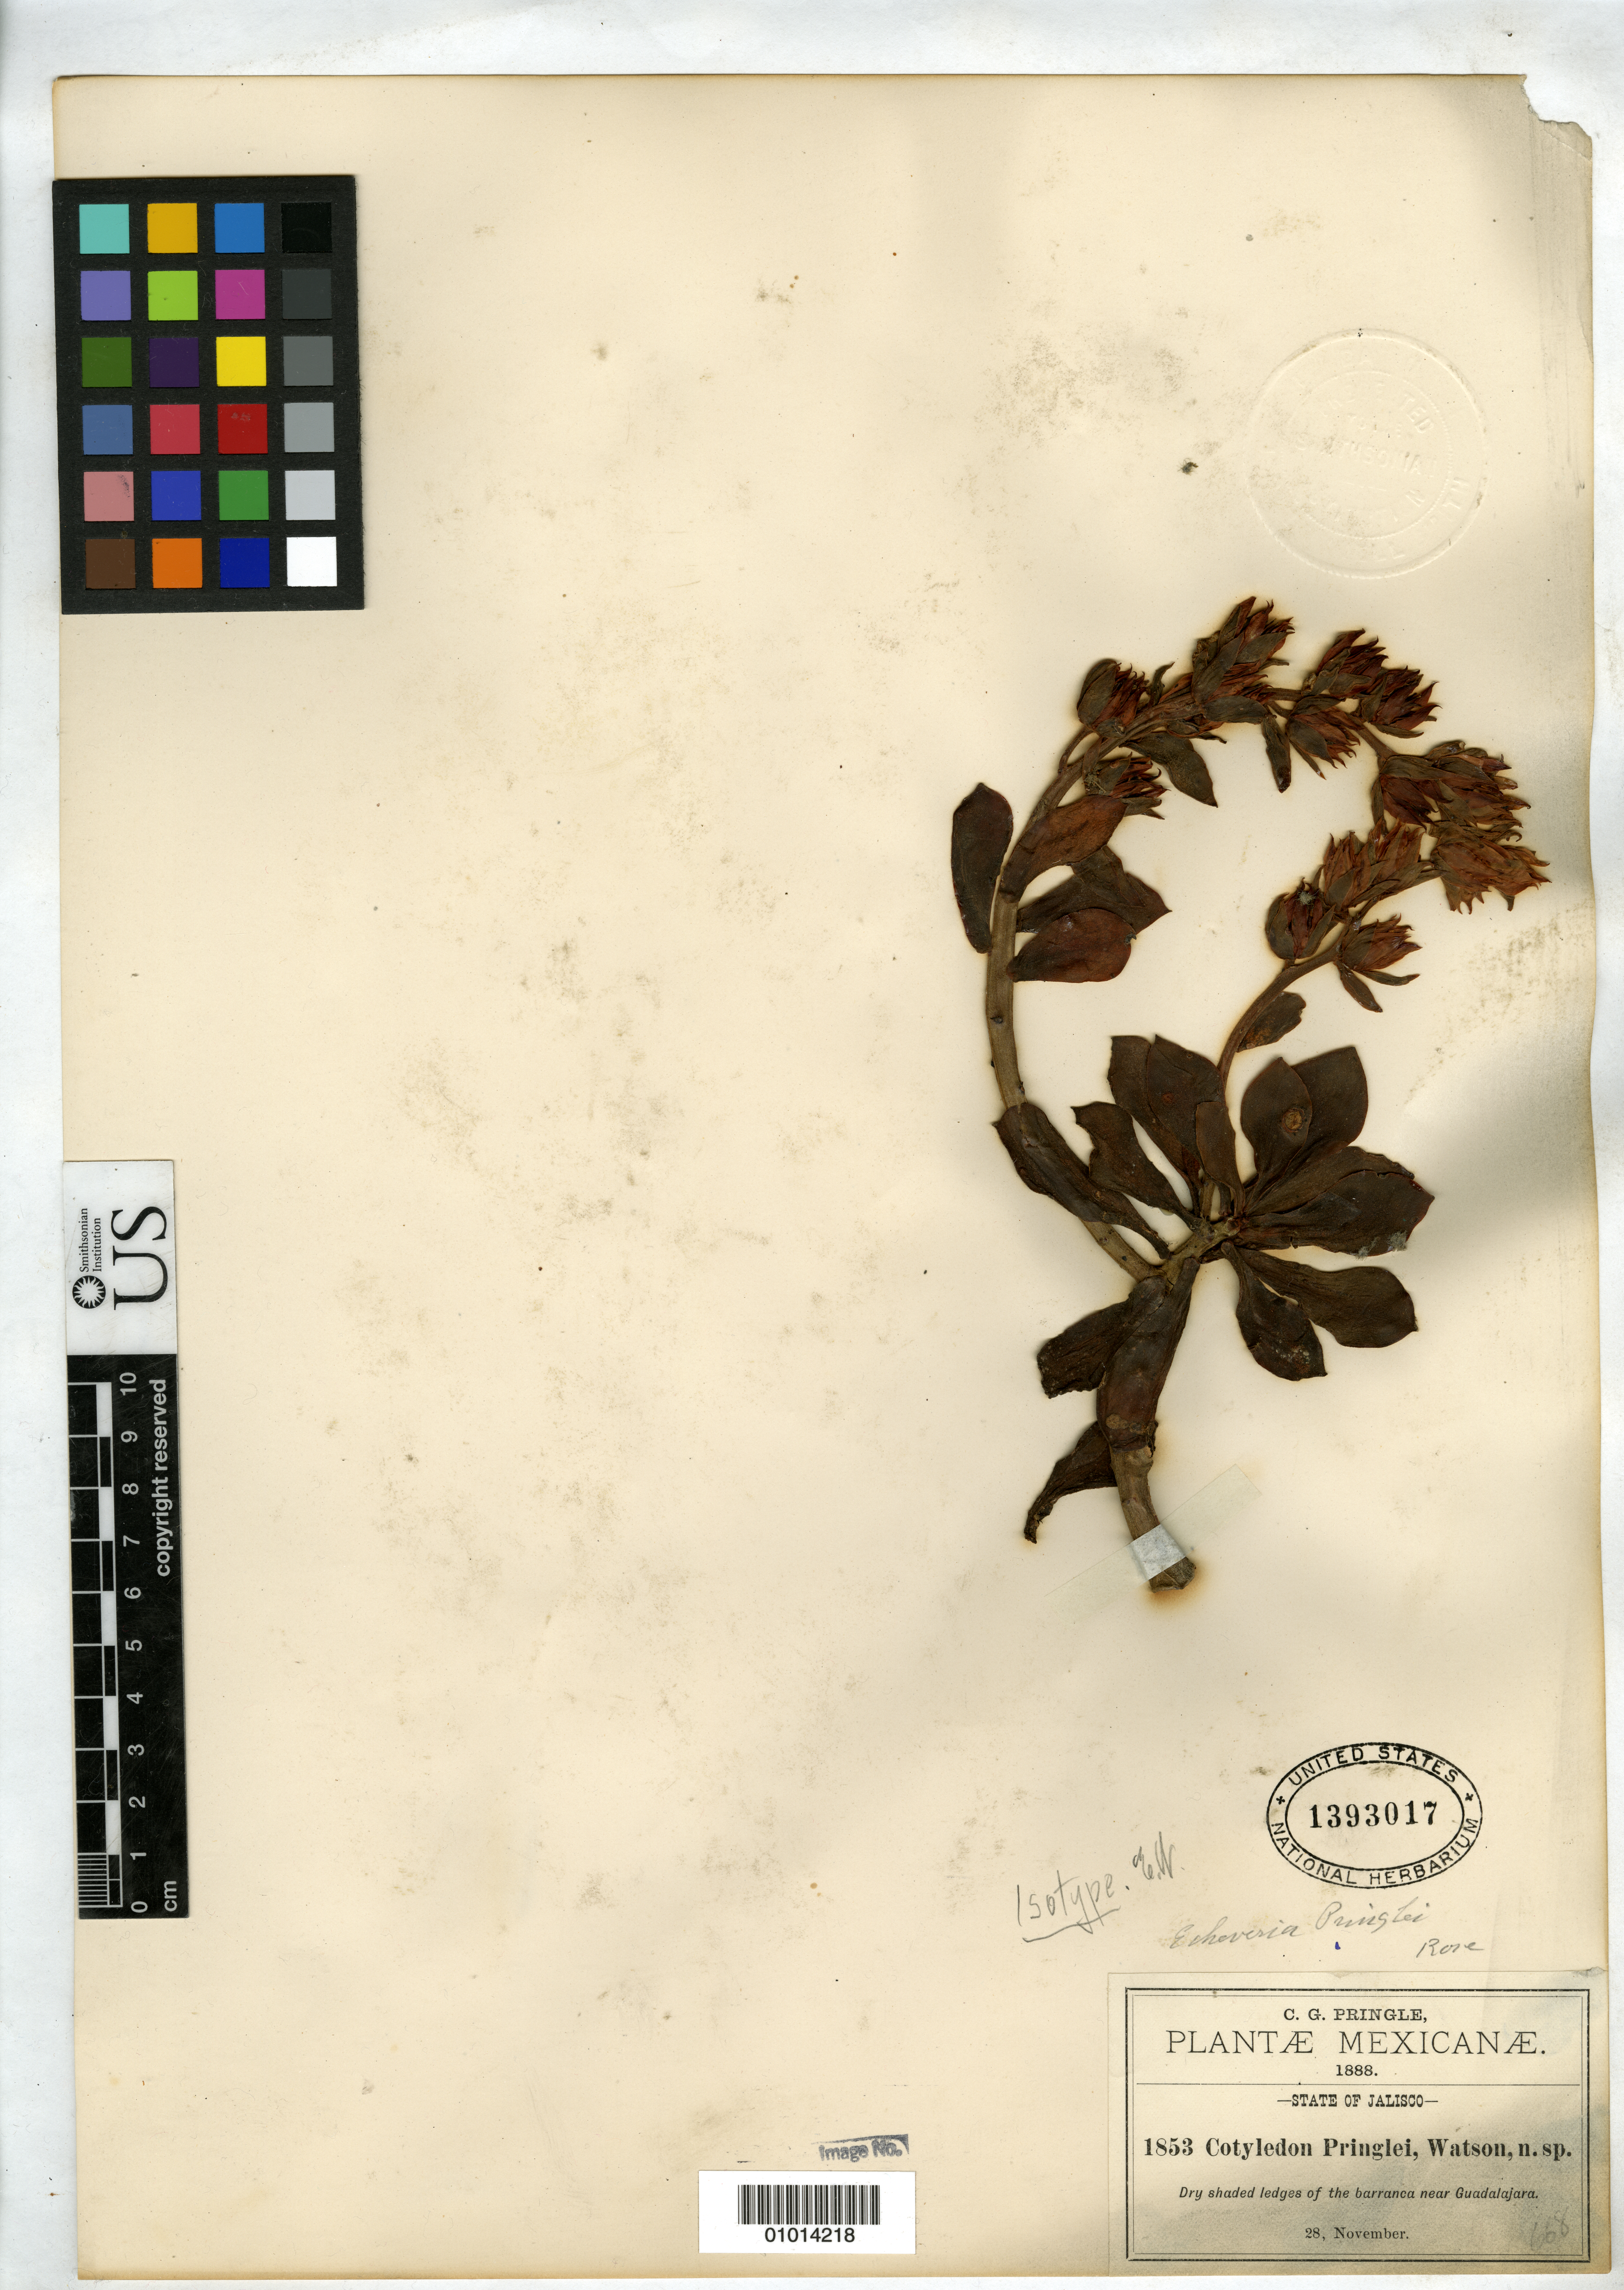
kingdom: Plantae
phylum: Tracheophyta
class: Magnoliopsida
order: Saxifragales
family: Crassulaceae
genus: Cotyledon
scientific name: Cotyledon pringlei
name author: S. Watson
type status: Isotype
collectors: C. G. Pringle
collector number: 1853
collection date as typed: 28 Nov 1888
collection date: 1888-11-28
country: Mexico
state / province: Jalisco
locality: Near Guadalajara.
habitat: Dry shaded ledges.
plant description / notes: Specimen ex John Donnell Smith herbarium.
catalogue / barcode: US 1393017